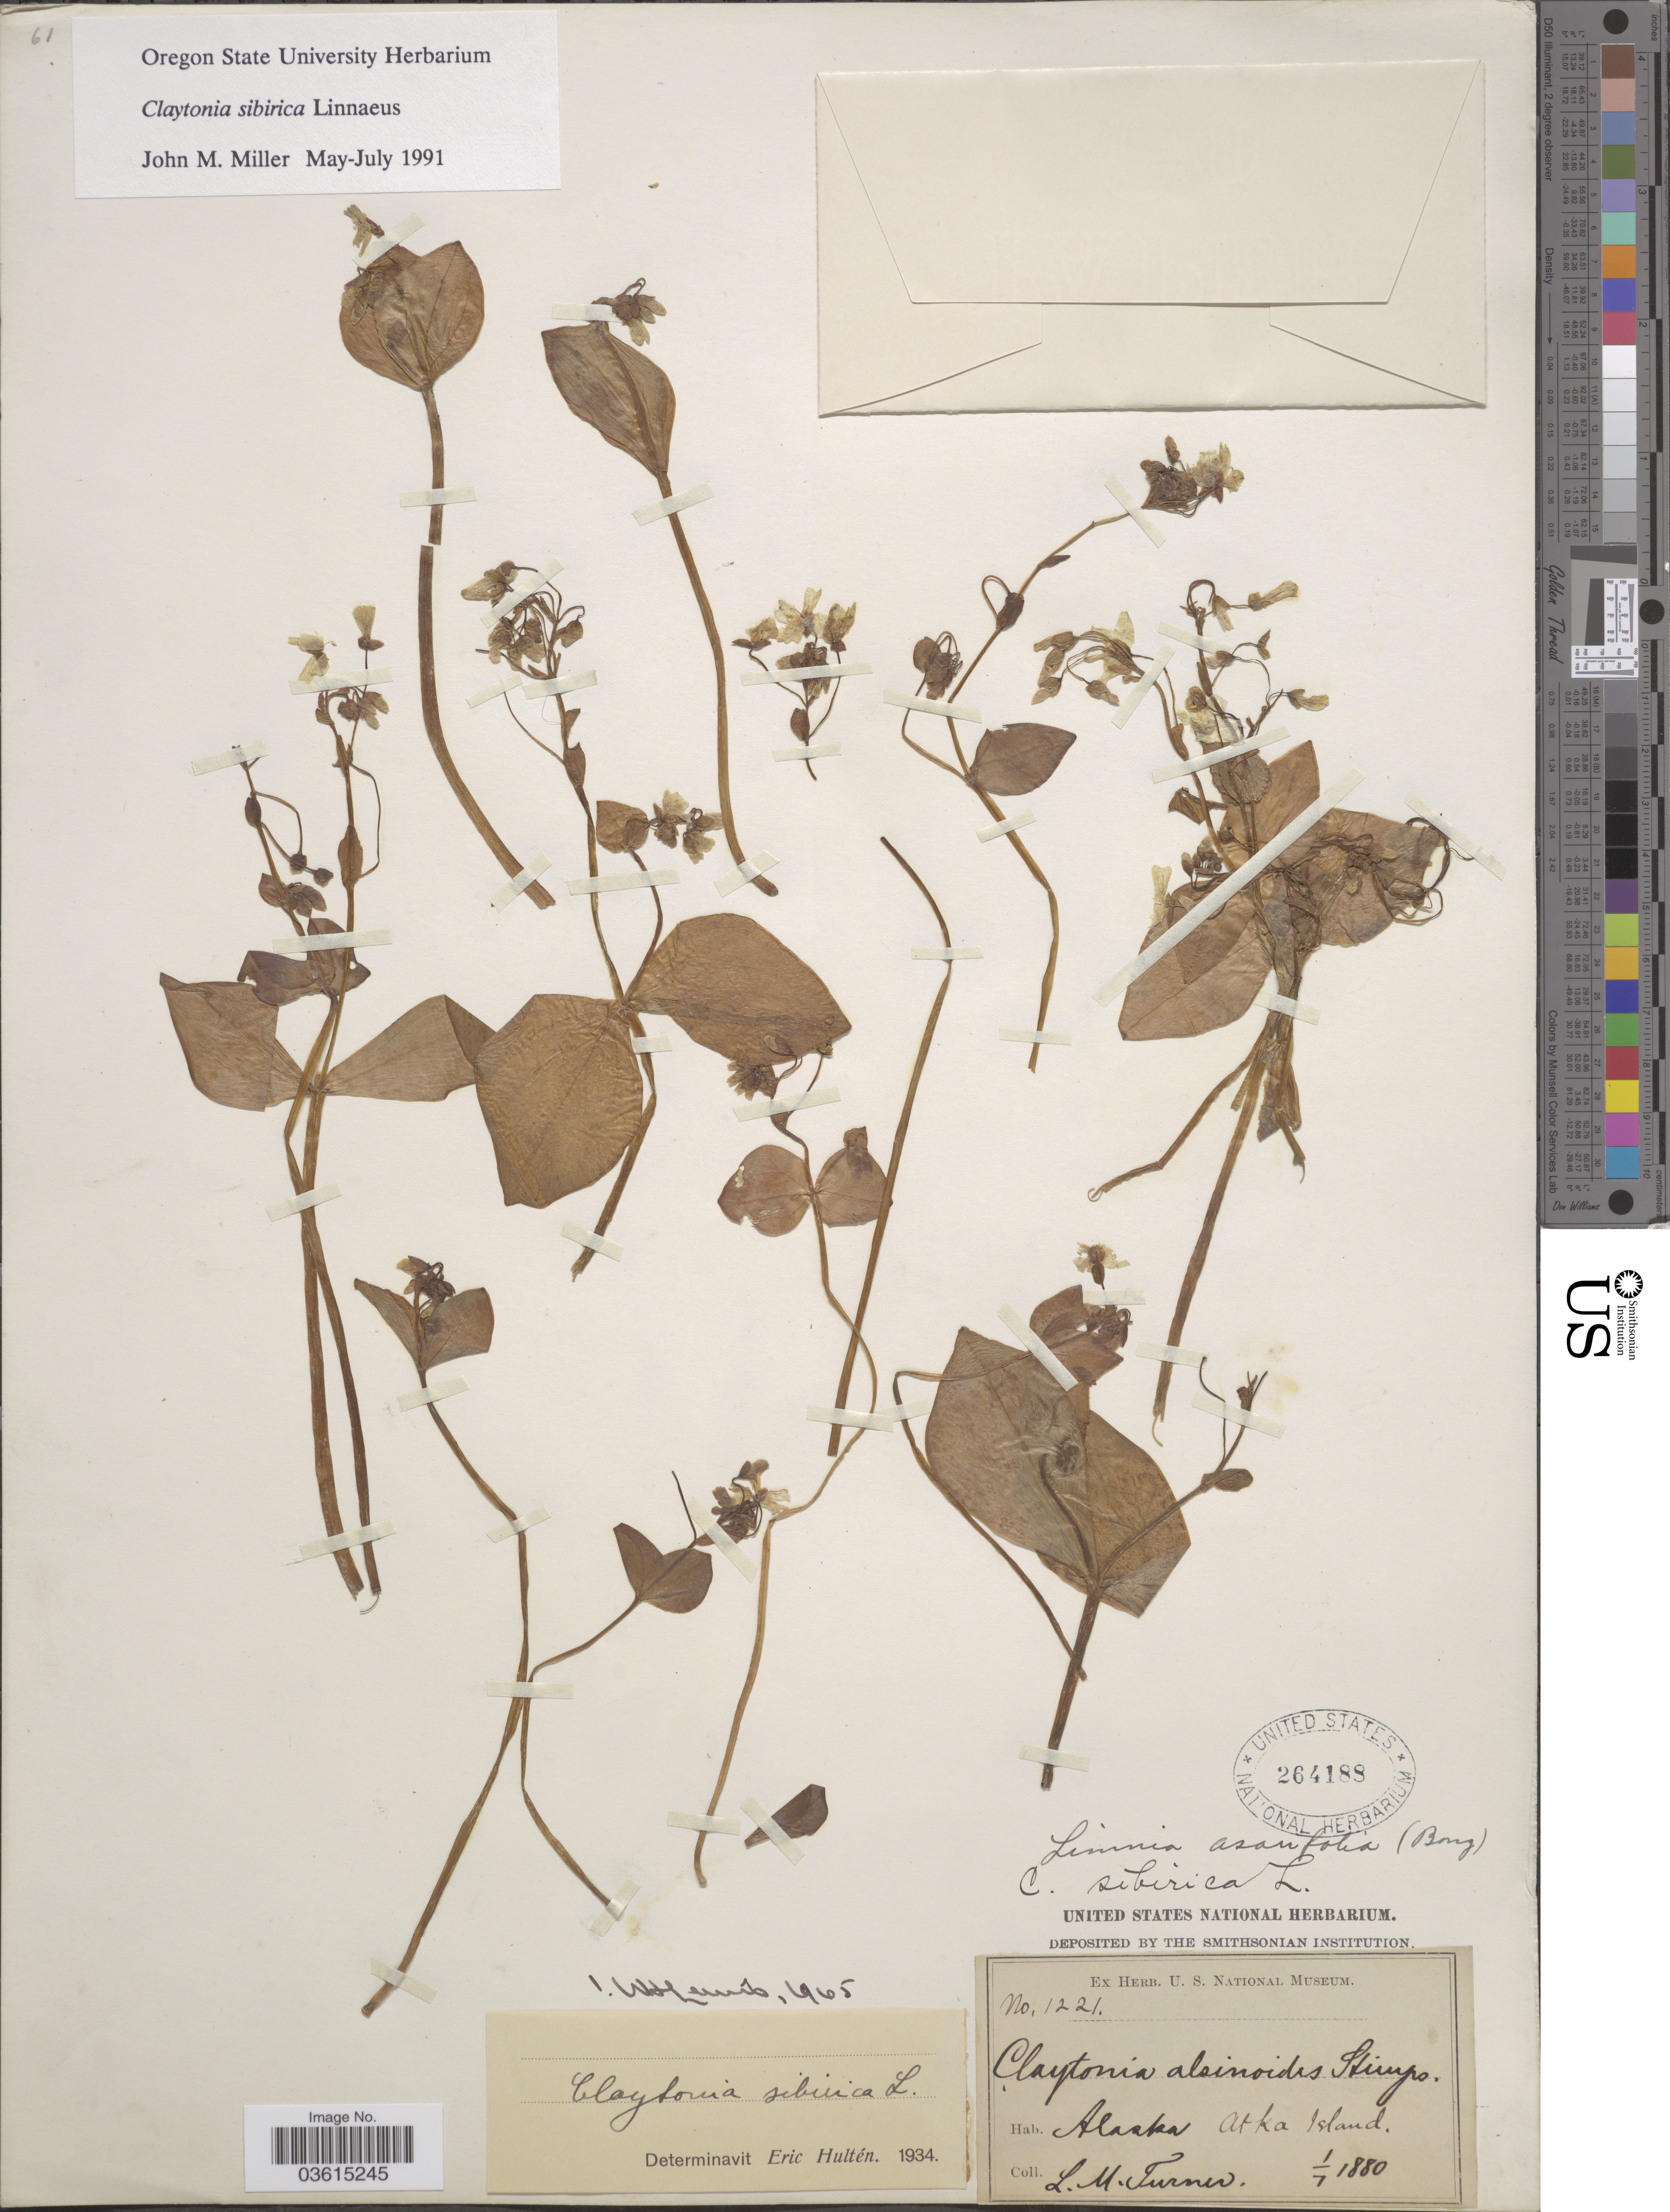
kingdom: Plantae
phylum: Tracheophyta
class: Magnoliopsida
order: Caryophyllales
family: Montiaceae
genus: Claytonia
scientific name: Claytonia sibirica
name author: L.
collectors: L. Turnu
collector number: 1221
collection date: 1880-01-07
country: United States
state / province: Alaska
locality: Atka Island.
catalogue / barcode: US 264188